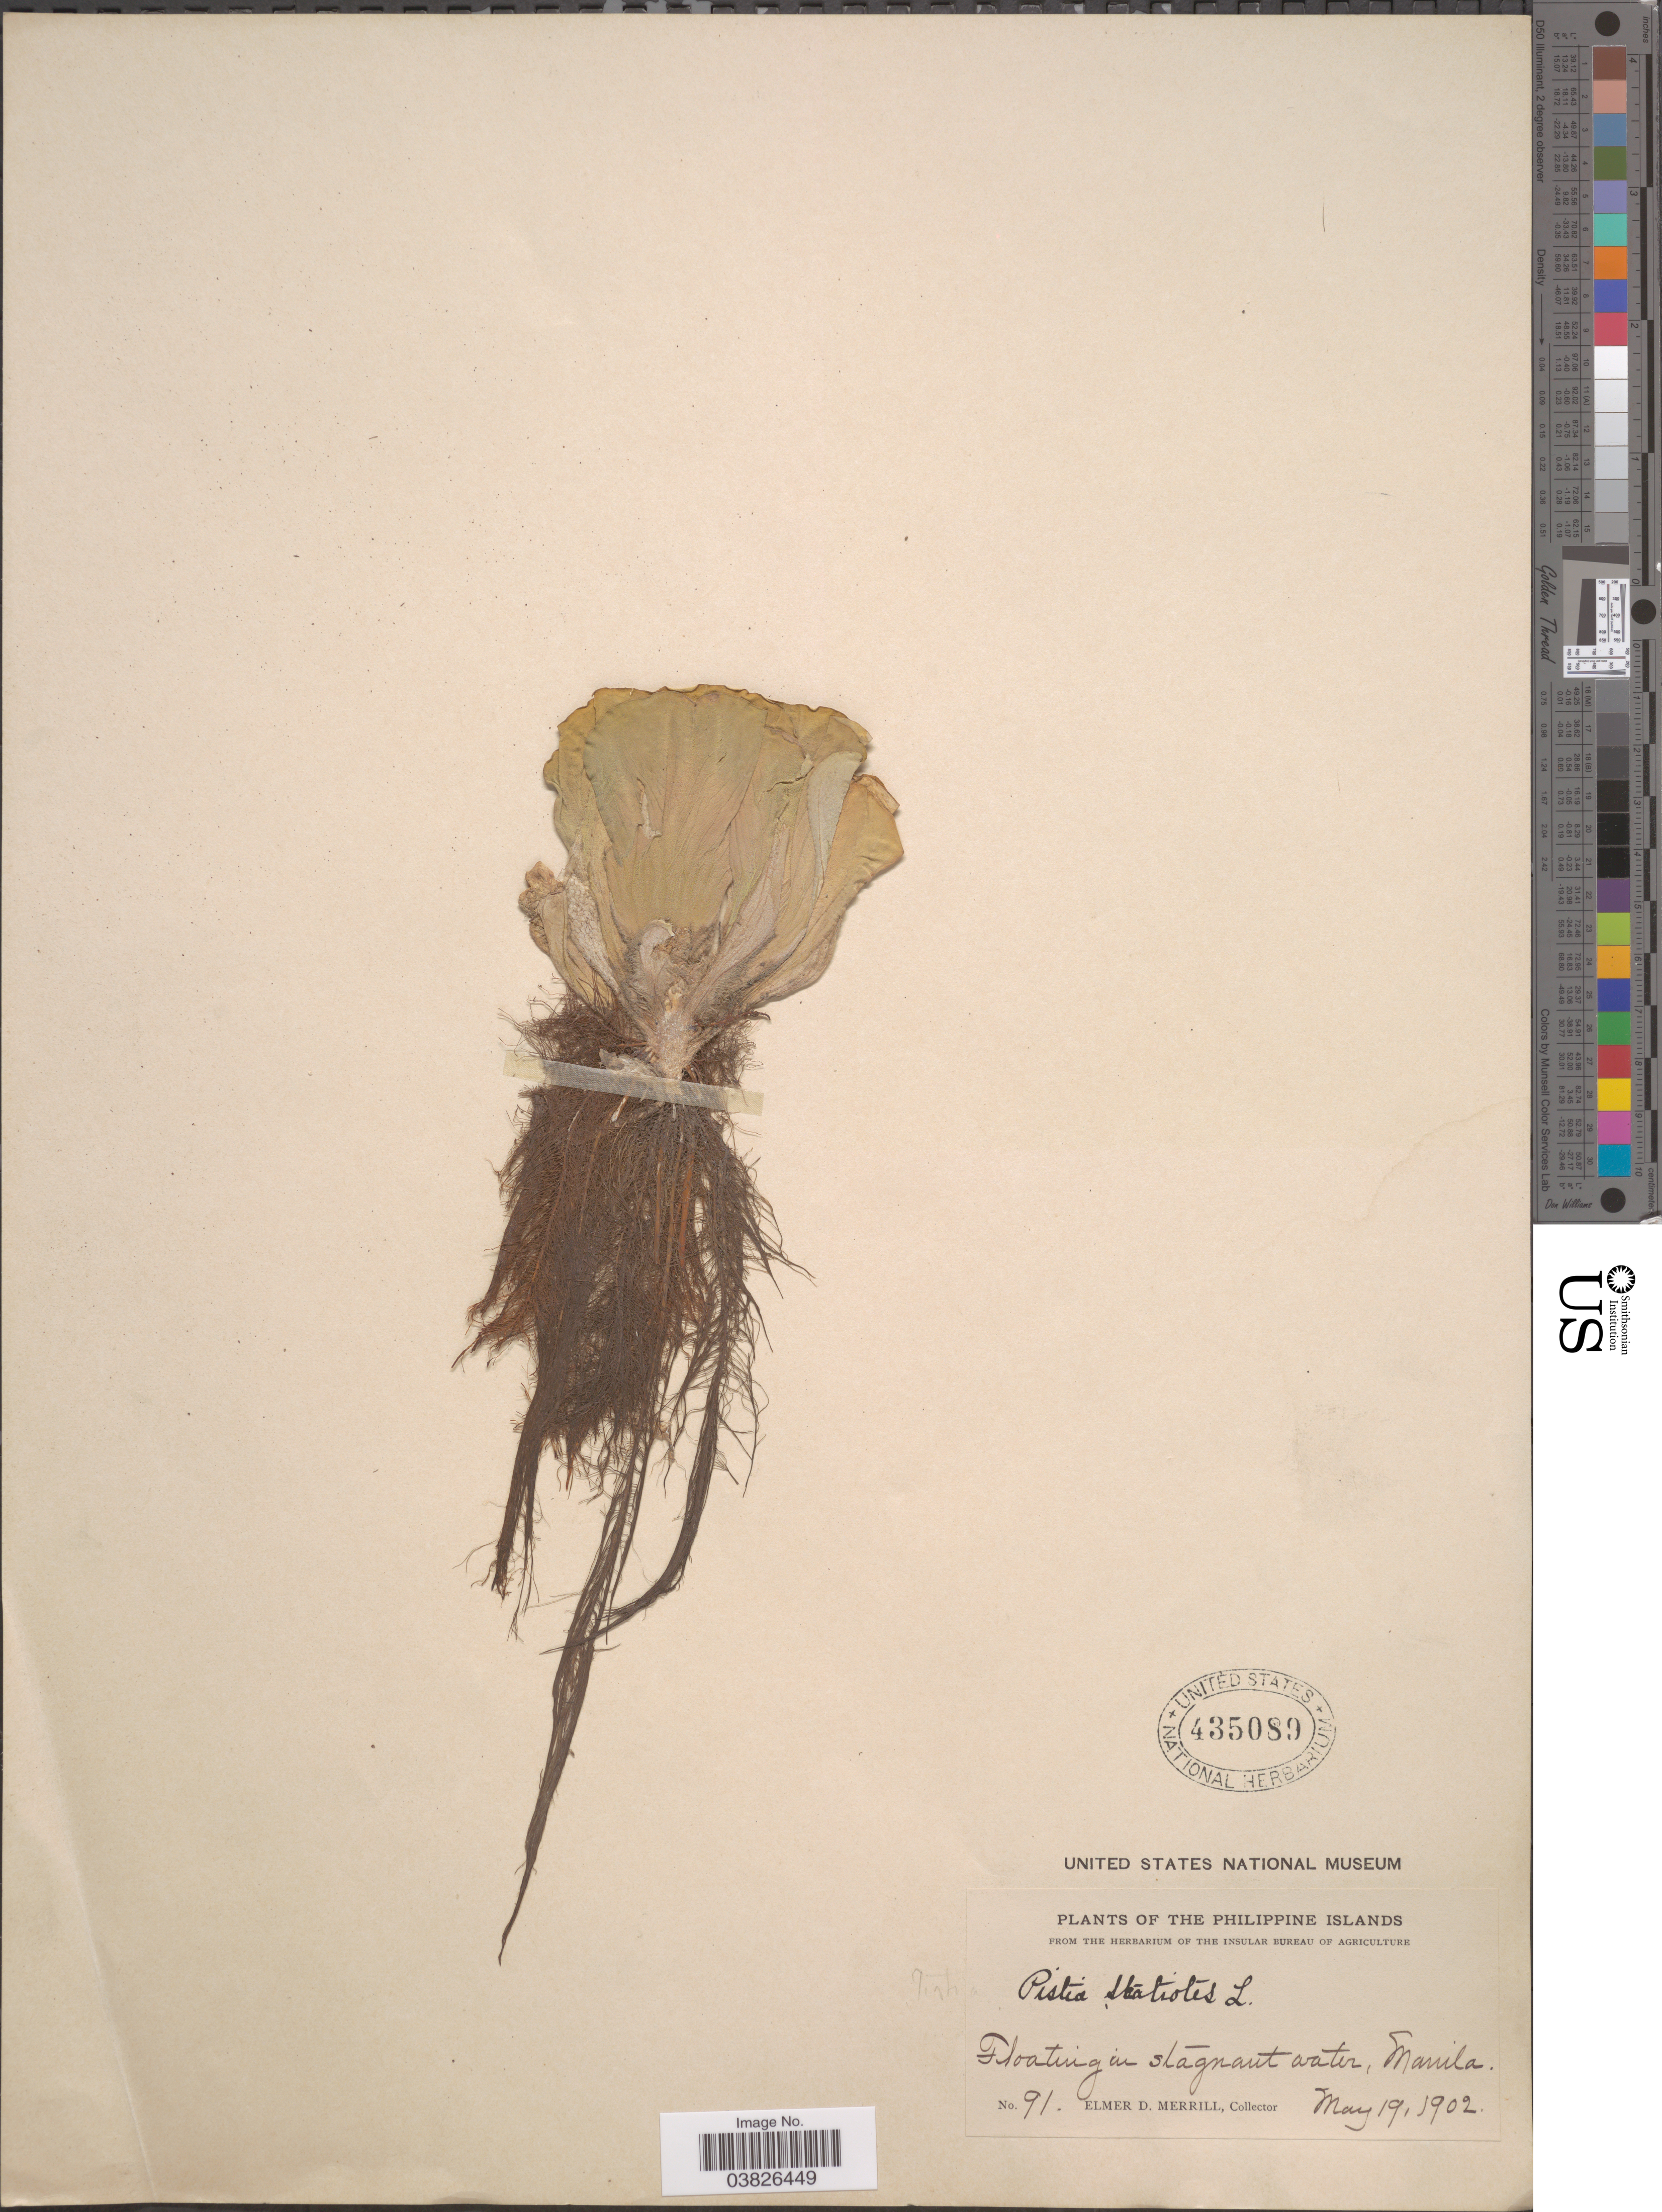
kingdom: Plantae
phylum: Tracheophyta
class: Liliopsida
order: Alismatales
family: Araceae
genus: Pistia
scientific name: Pistia stratiotes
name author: L.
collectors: E. D. Merrill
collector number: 91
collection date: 1902-05-19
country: Philippines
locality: Manila.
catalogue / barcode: US 435089